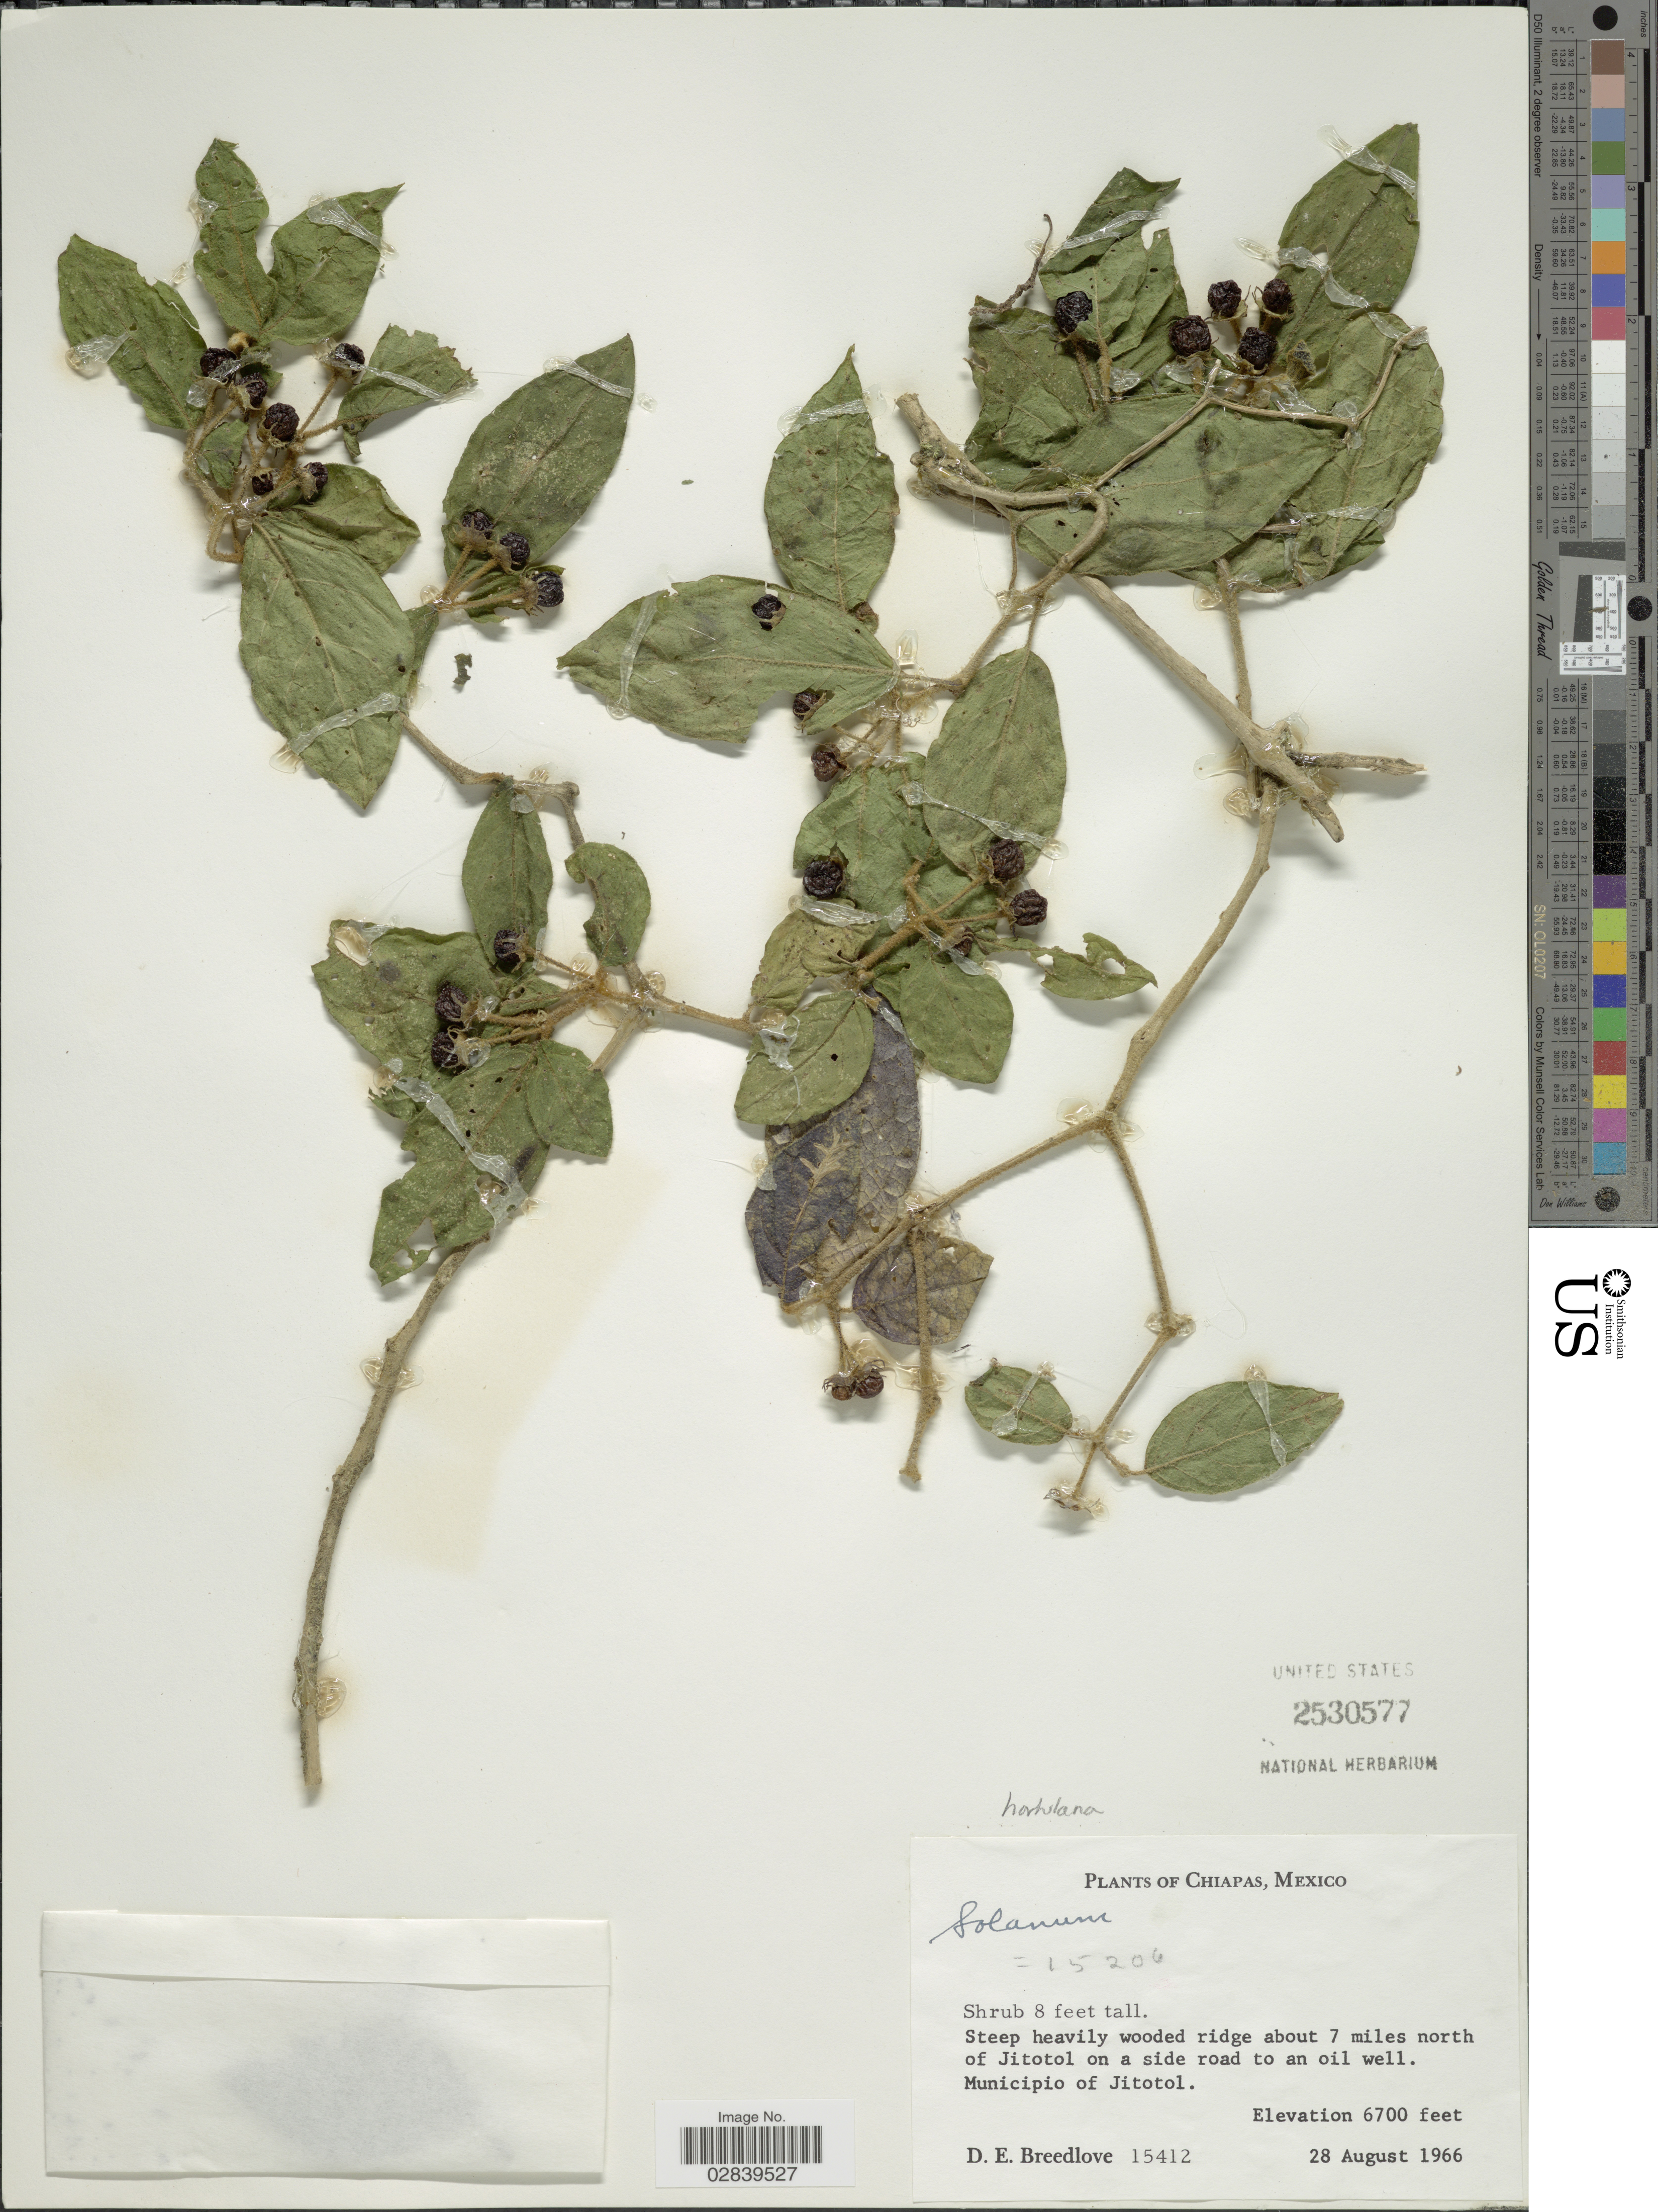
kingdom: Plantae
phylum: Tracheophyta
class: Magnoliopsida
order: Solanales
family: Solanaceae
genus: Lycianthes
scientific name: Lycianthes hortulana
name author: Standl. & L.O. Williams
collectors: D. E. Breedlove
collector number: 15412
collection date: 1966-08-28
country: Mexico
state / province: Chiapas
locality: Ridge about 7 miles north of Jitotol on a side road to an oil well. Municipio of Jitotol.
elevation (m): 2042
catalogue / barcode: US 2530577